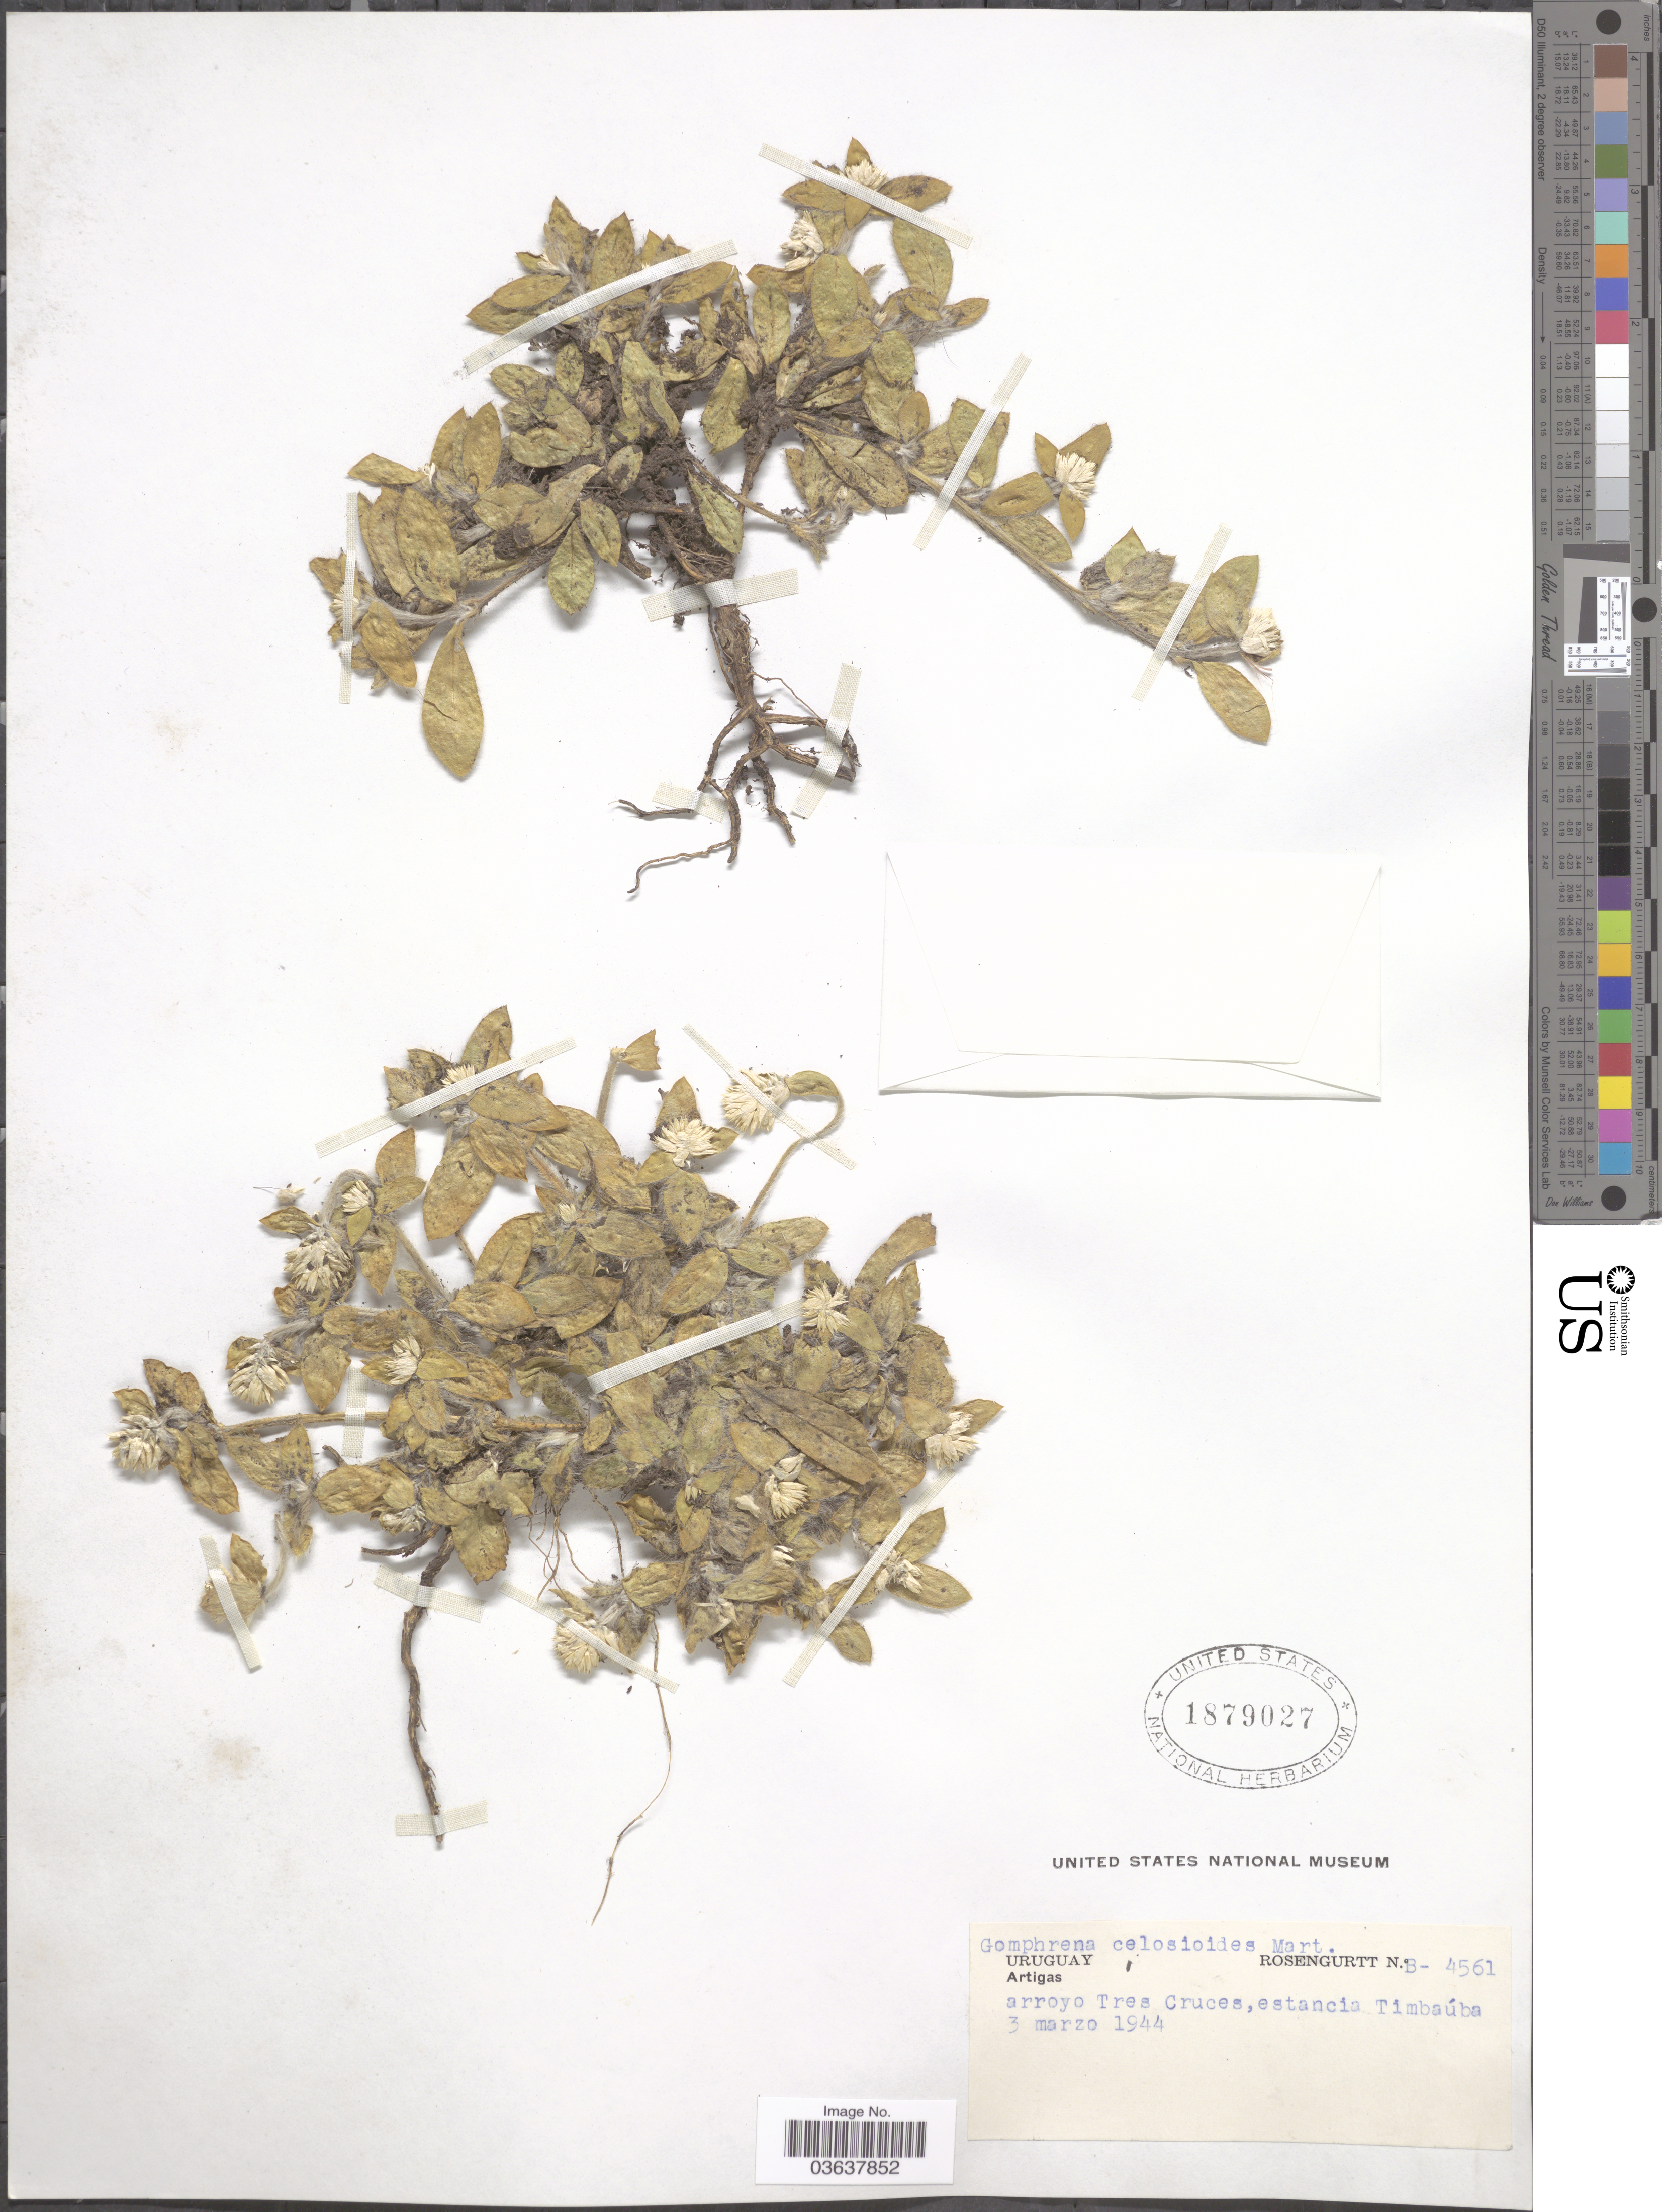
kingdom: Plantae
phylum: Tracheophyta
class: Magnoliopsida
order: Caryophyllales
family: Amaranthaceae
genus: Gomphrena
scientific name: Gomphrena celosioides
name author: Mart.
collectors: Rosengurtt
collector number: B-4561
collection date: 1944-03-03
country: Uruguay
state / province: Artigas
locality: Arroyo Tres Cruces, estancia Timbaúba.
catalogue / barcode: US 1879027